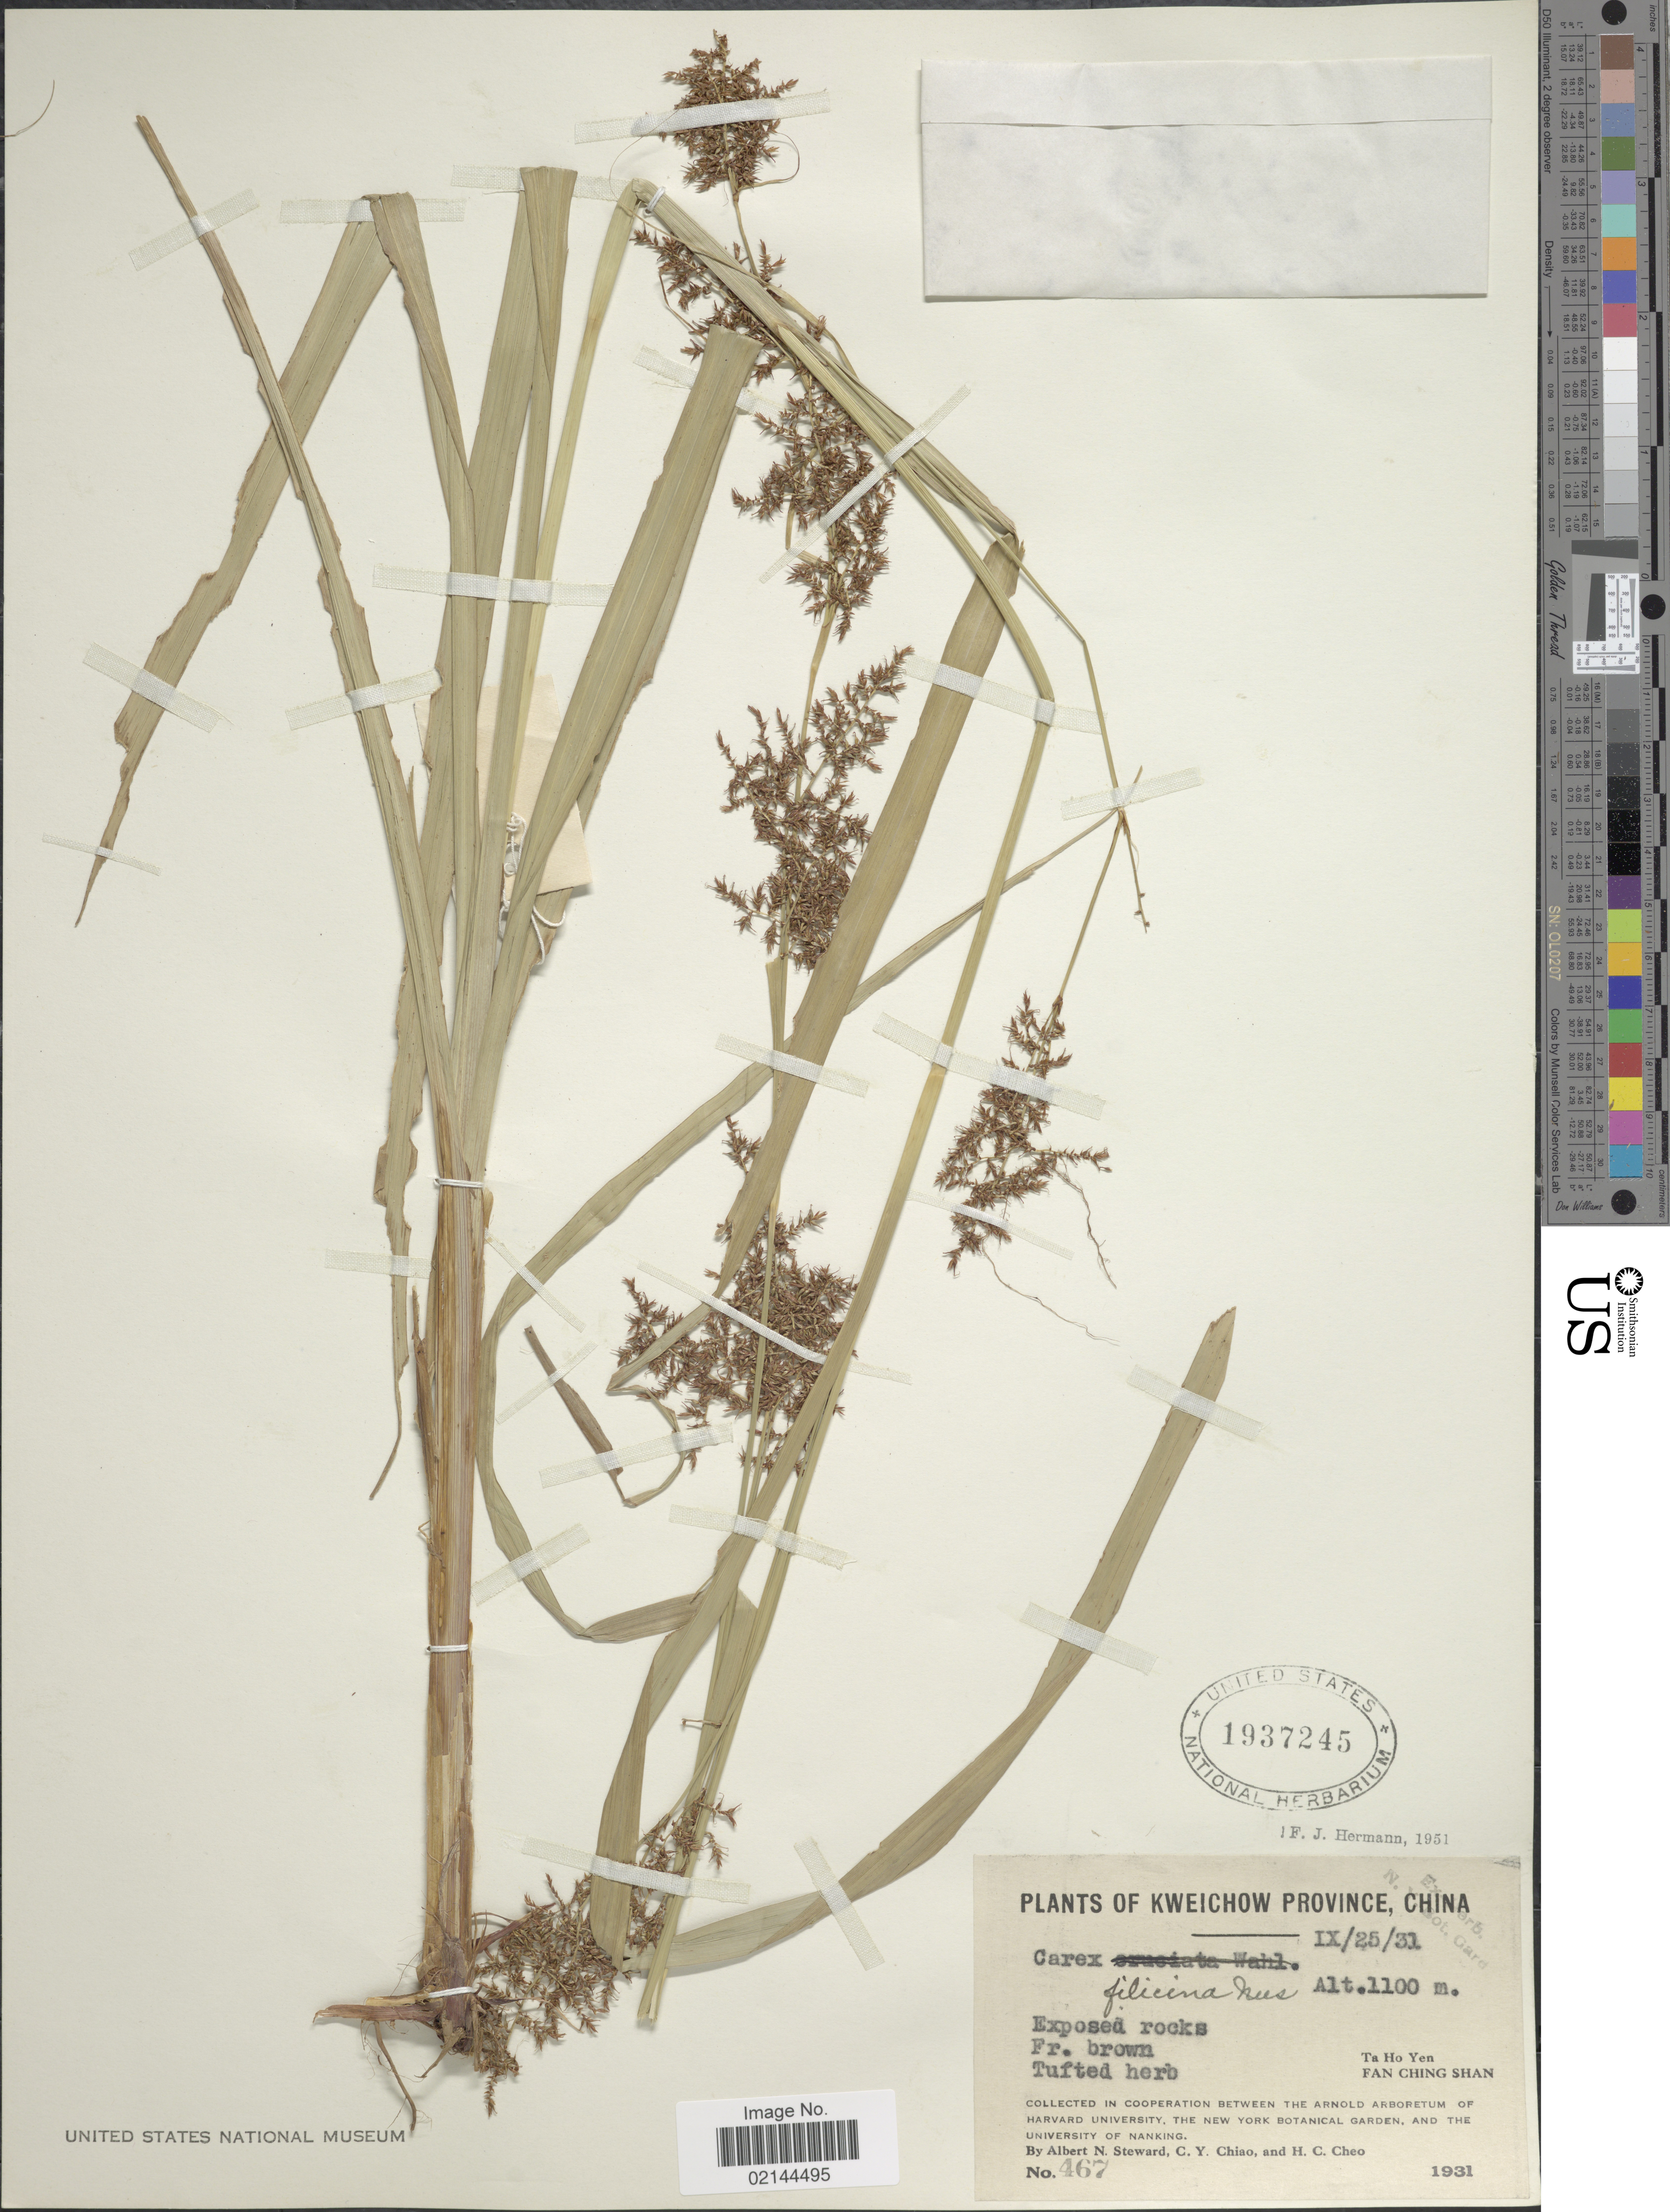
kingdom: Plantae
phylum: Tracheophyta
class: Liliopsida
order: Poales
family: Cyperaceae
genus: Carex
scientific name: Carex filicina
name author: Nees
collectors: A. N. Steward, C. Y. Chiao & H. Cheo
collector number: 467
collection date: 1931-09-25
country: China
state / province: Guizhou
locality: Kweichow. Ta Ho Yen. Fan Ching Shan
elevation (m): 1100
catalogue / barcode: US 1937245